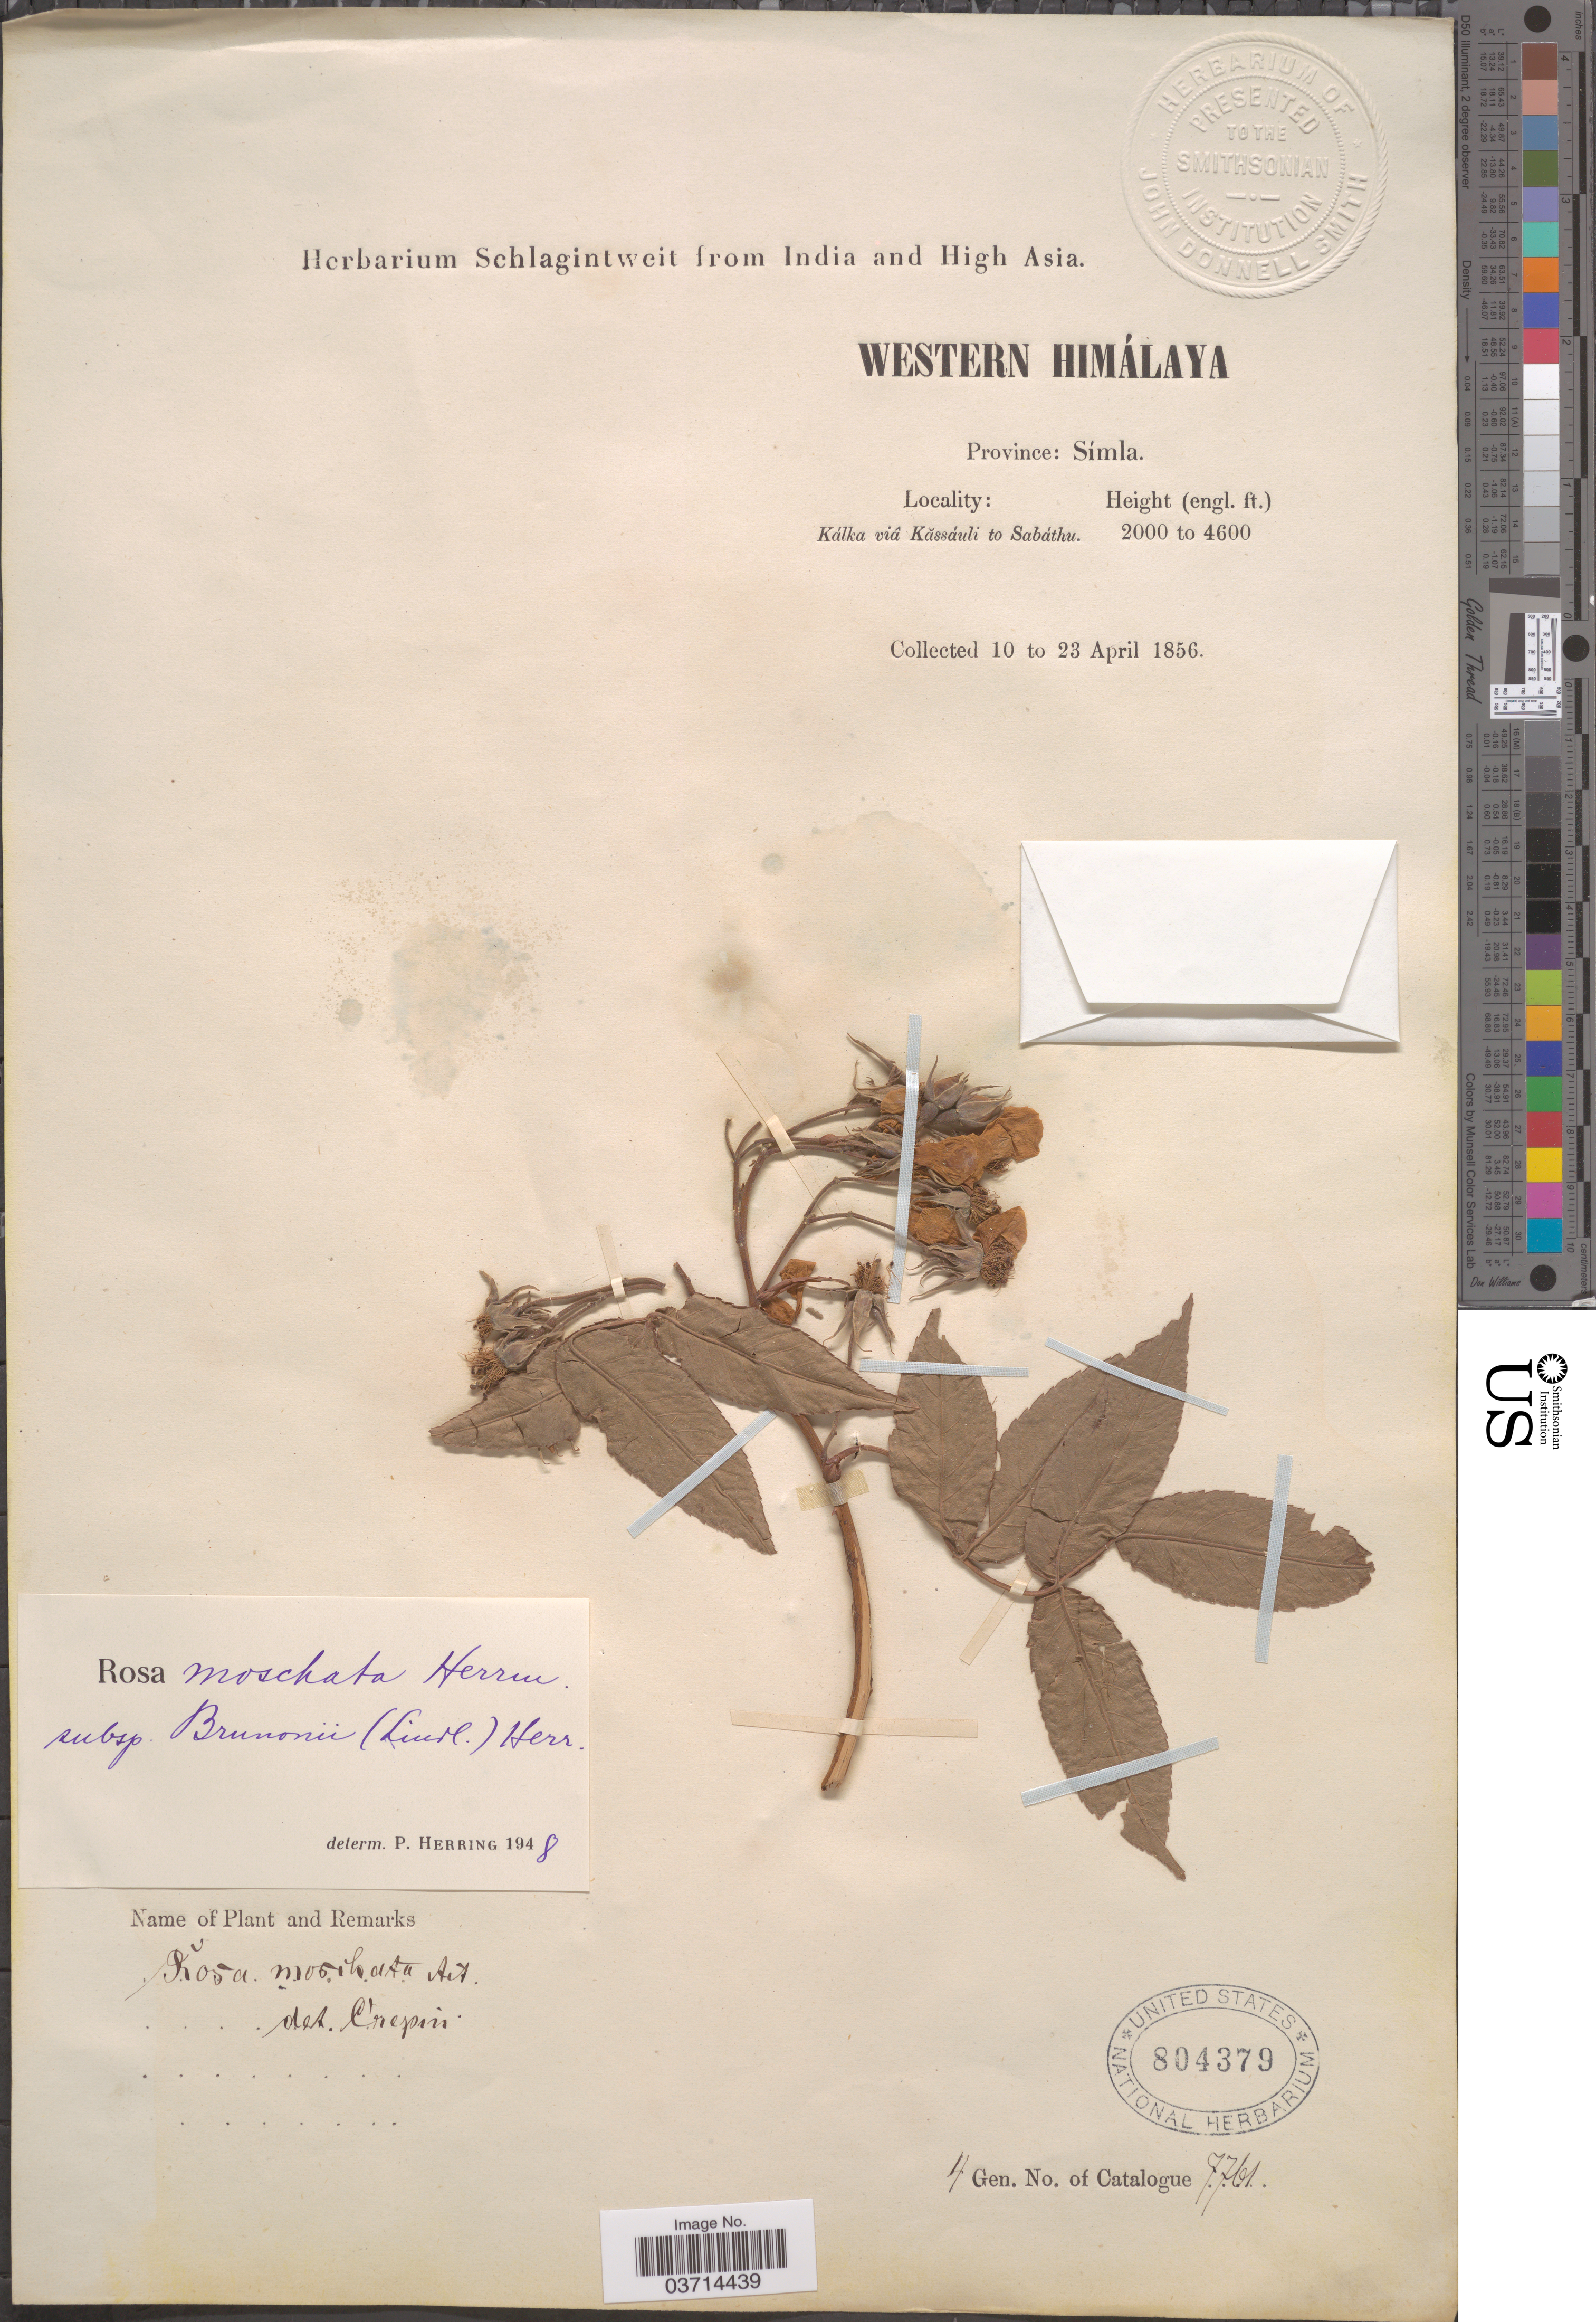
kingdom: Plantae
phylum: Tracheophyta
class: Magnoliopsida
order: Rosales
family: Rosaceae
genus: Rosa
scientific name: Rosa brunonii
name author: Lindl.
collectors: ex herb. Schlagintweit from India and High Asia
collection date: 1856-04-10/1856-04-23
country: India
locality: Western Himálaya. Province: Símla. Kálka viâ Kăssáuli to Sabáthu.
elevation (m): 610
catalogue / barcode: US 804379